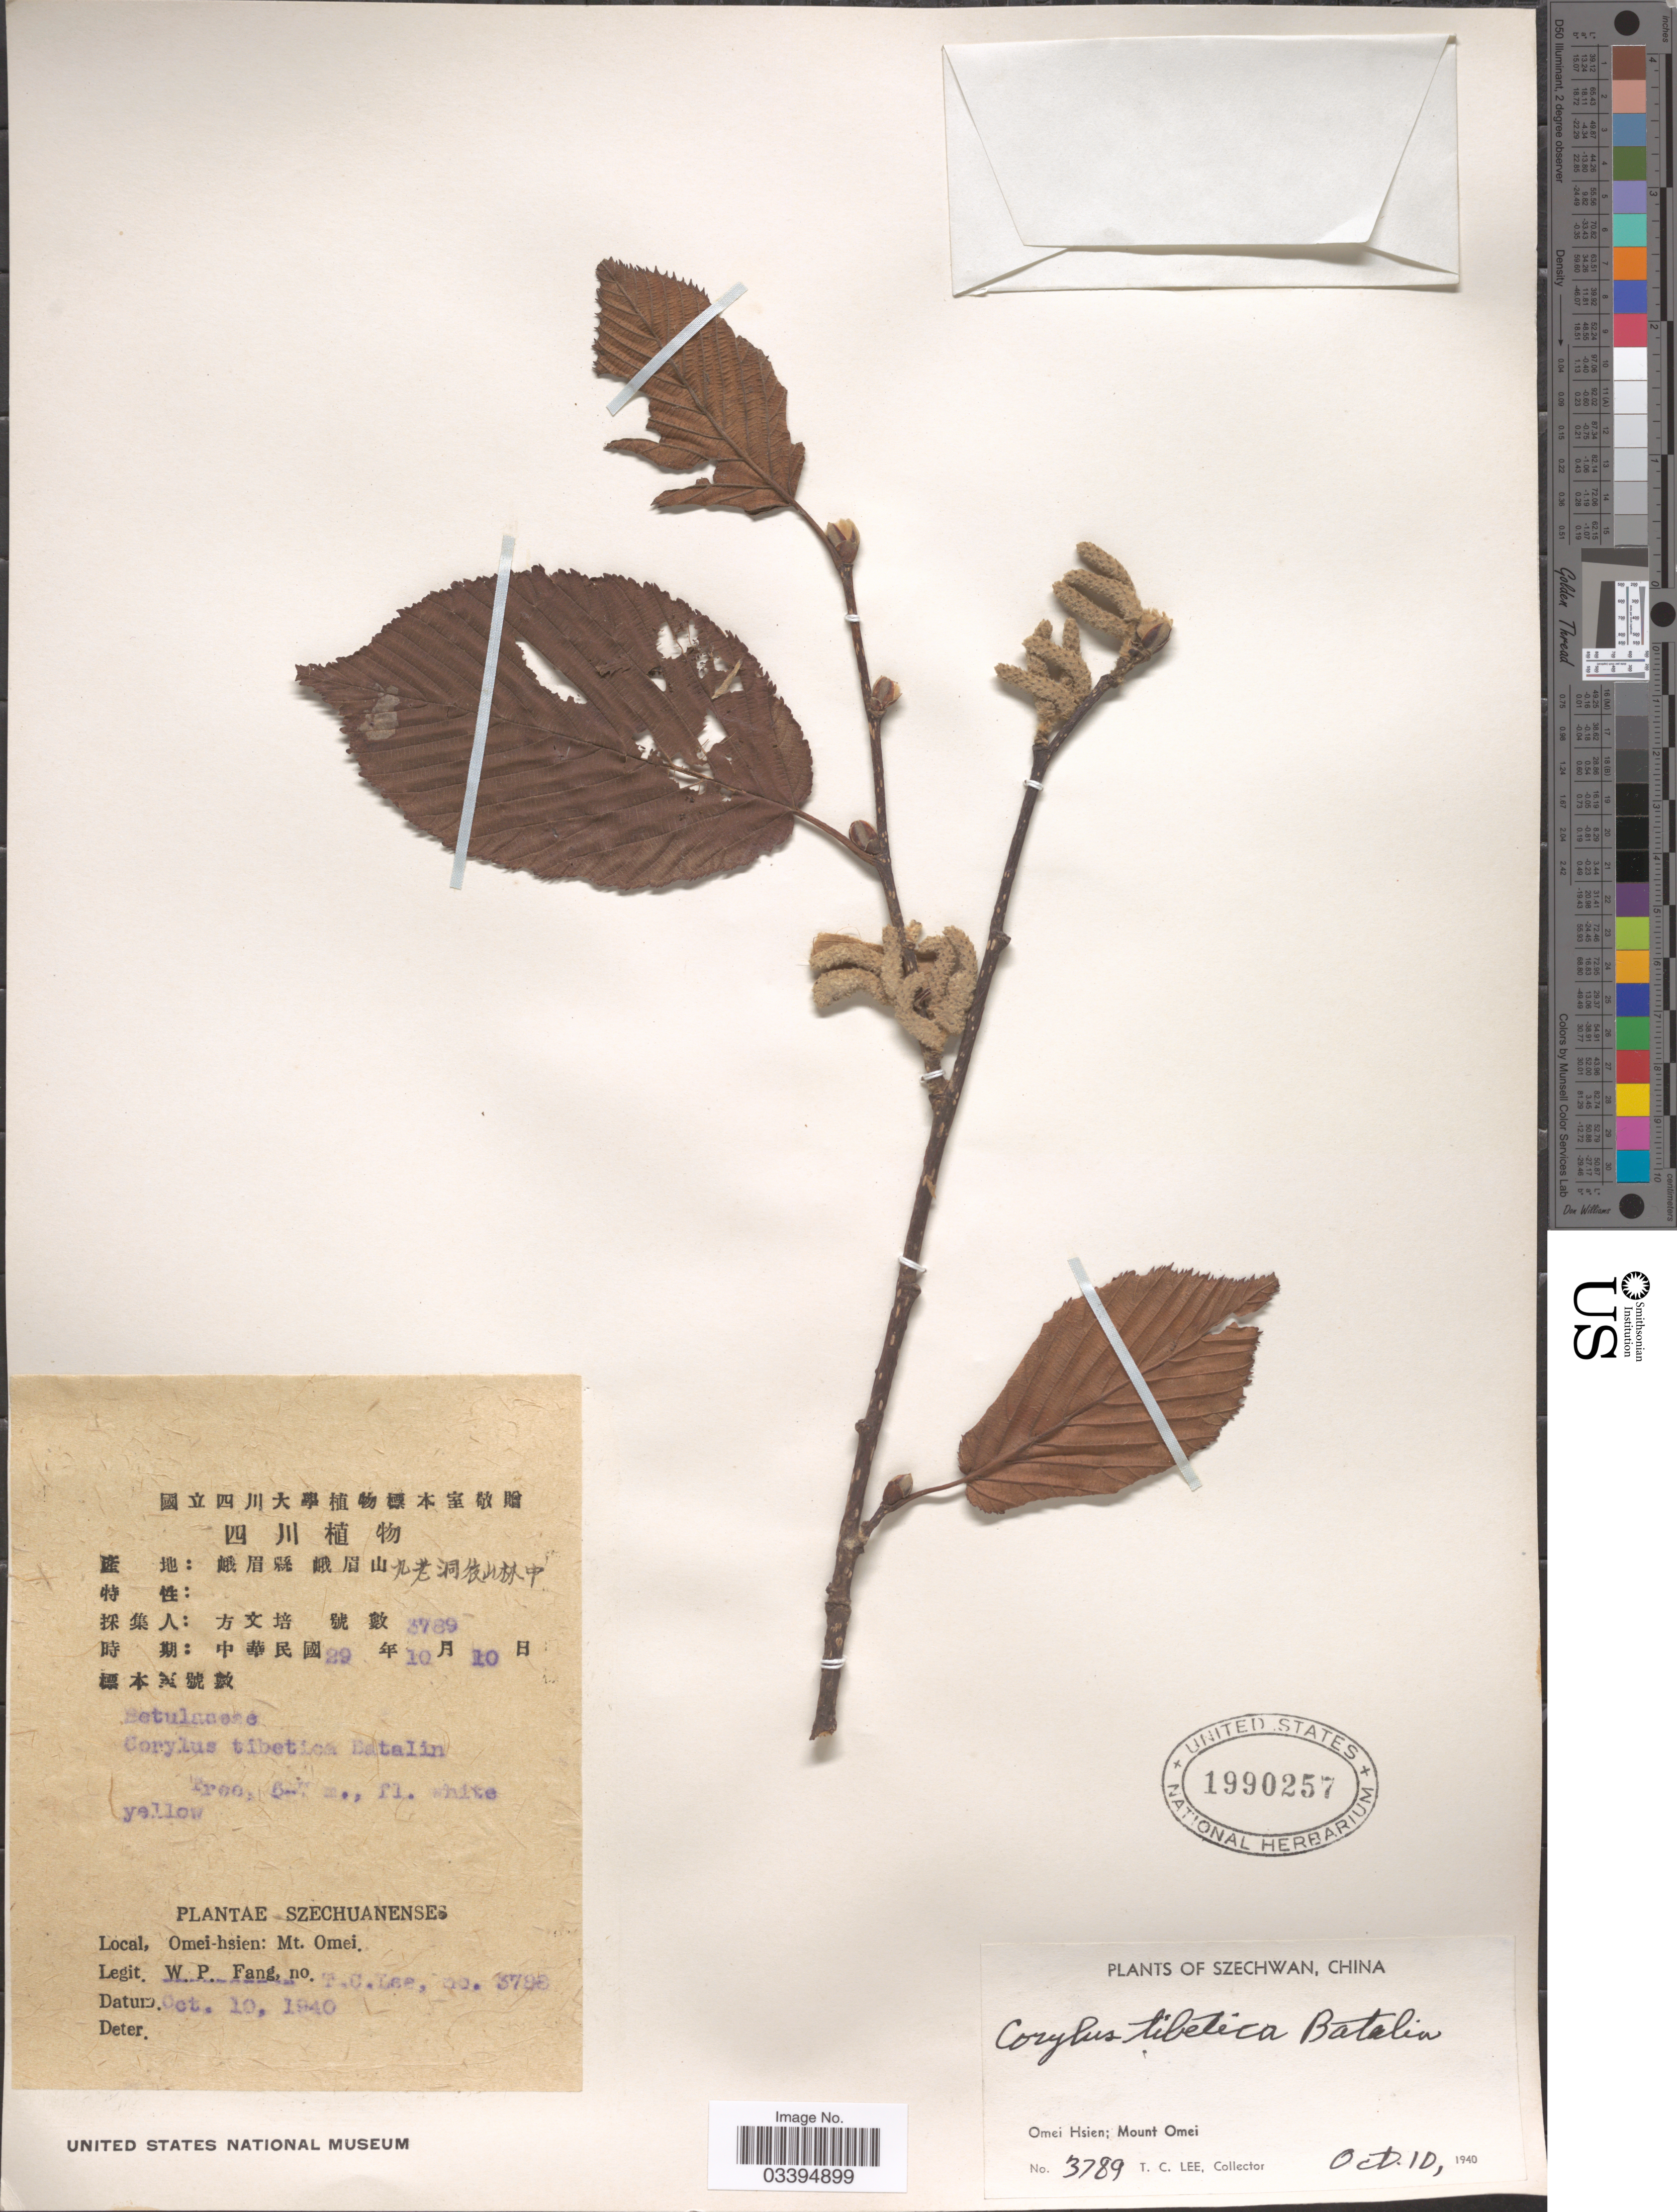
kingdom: Plantae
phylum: Tracheophyta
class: Magnoliopsida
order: Fagales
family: Betulaceae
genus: Corylus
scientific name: Corylus tibetica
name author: Batalin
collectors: T. Lee & W. P. Fang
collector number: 3789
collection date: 1940-10-10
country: China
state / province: Sichuan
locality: Szechwan. Omei Hsien; Mount Omei.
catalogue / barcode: US 1990257